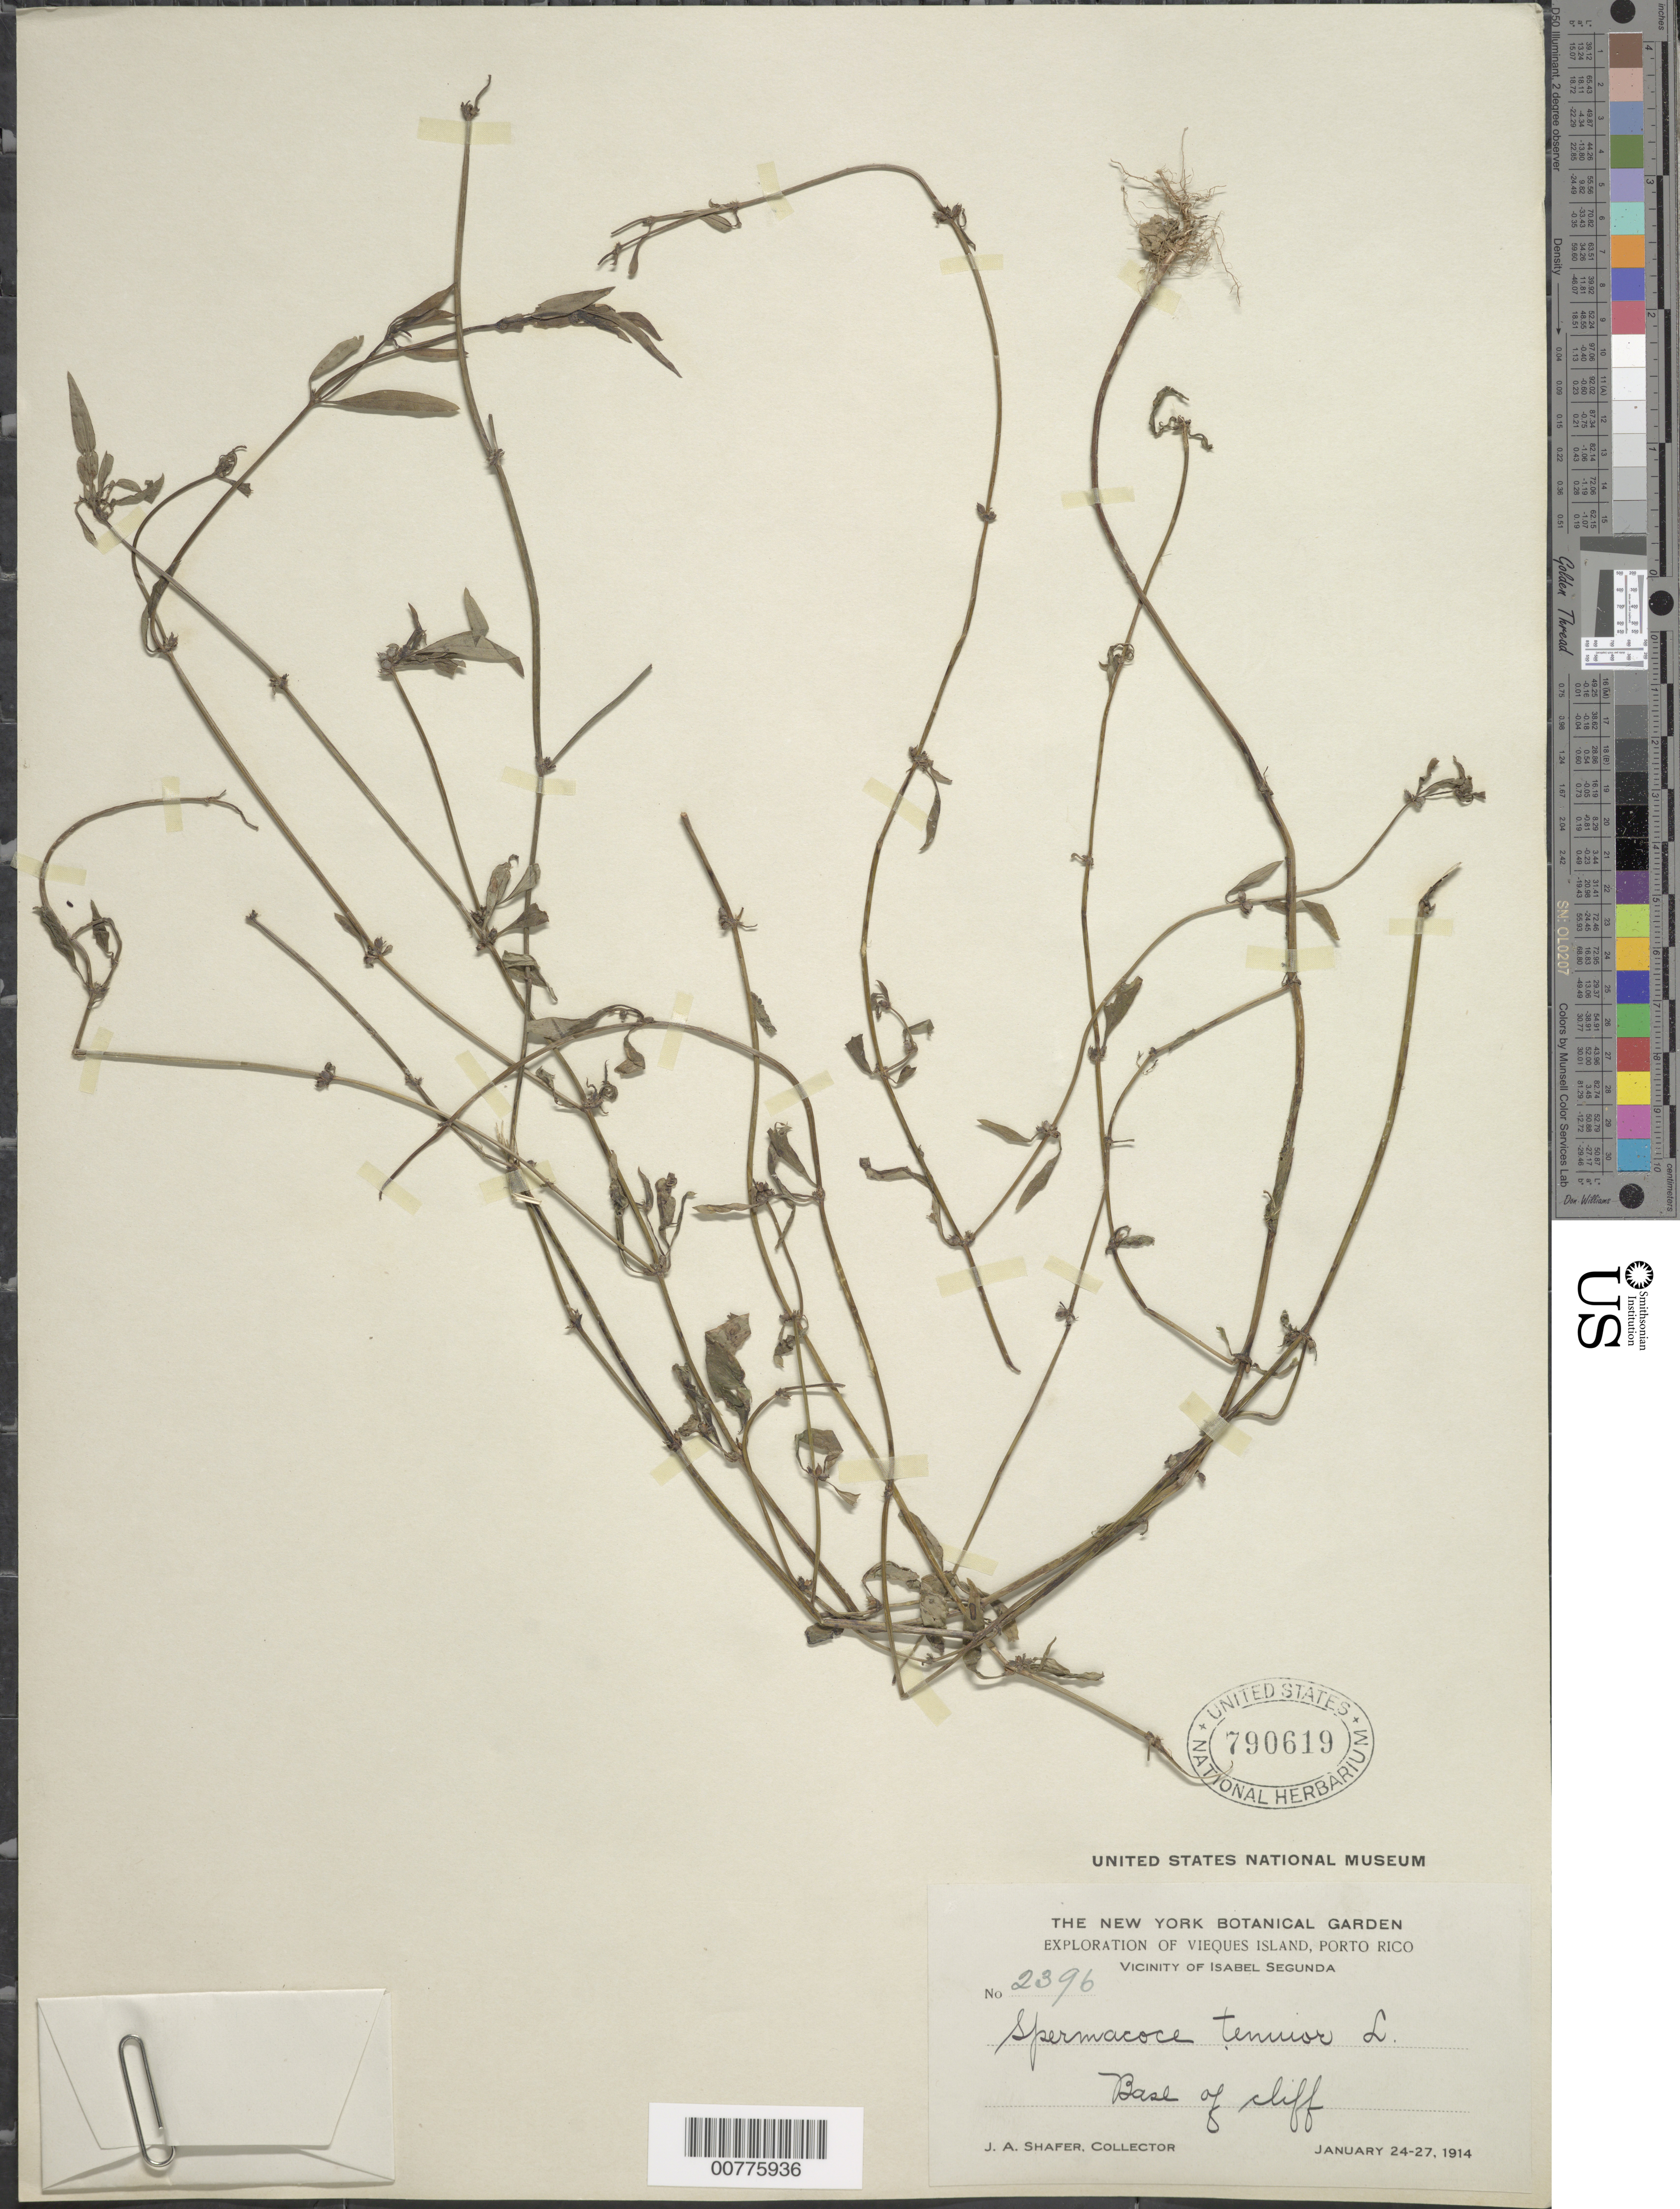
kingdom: Plantae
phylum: Tracheophyta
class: Magnoliopsida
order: Gentianales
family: Rubiaceae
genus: Spermacoce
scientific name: Spermacoce tenuior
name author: L.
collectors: J. A. Shafer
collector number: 2396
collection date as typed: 24 Jan 1914 to 27 Jan 1914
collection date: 1914-01-24/1914-01-27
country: Puerto Rico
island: Vieques I.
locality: Vicinity of Isabel Segunda. Base of cliff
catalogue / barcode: US 790619